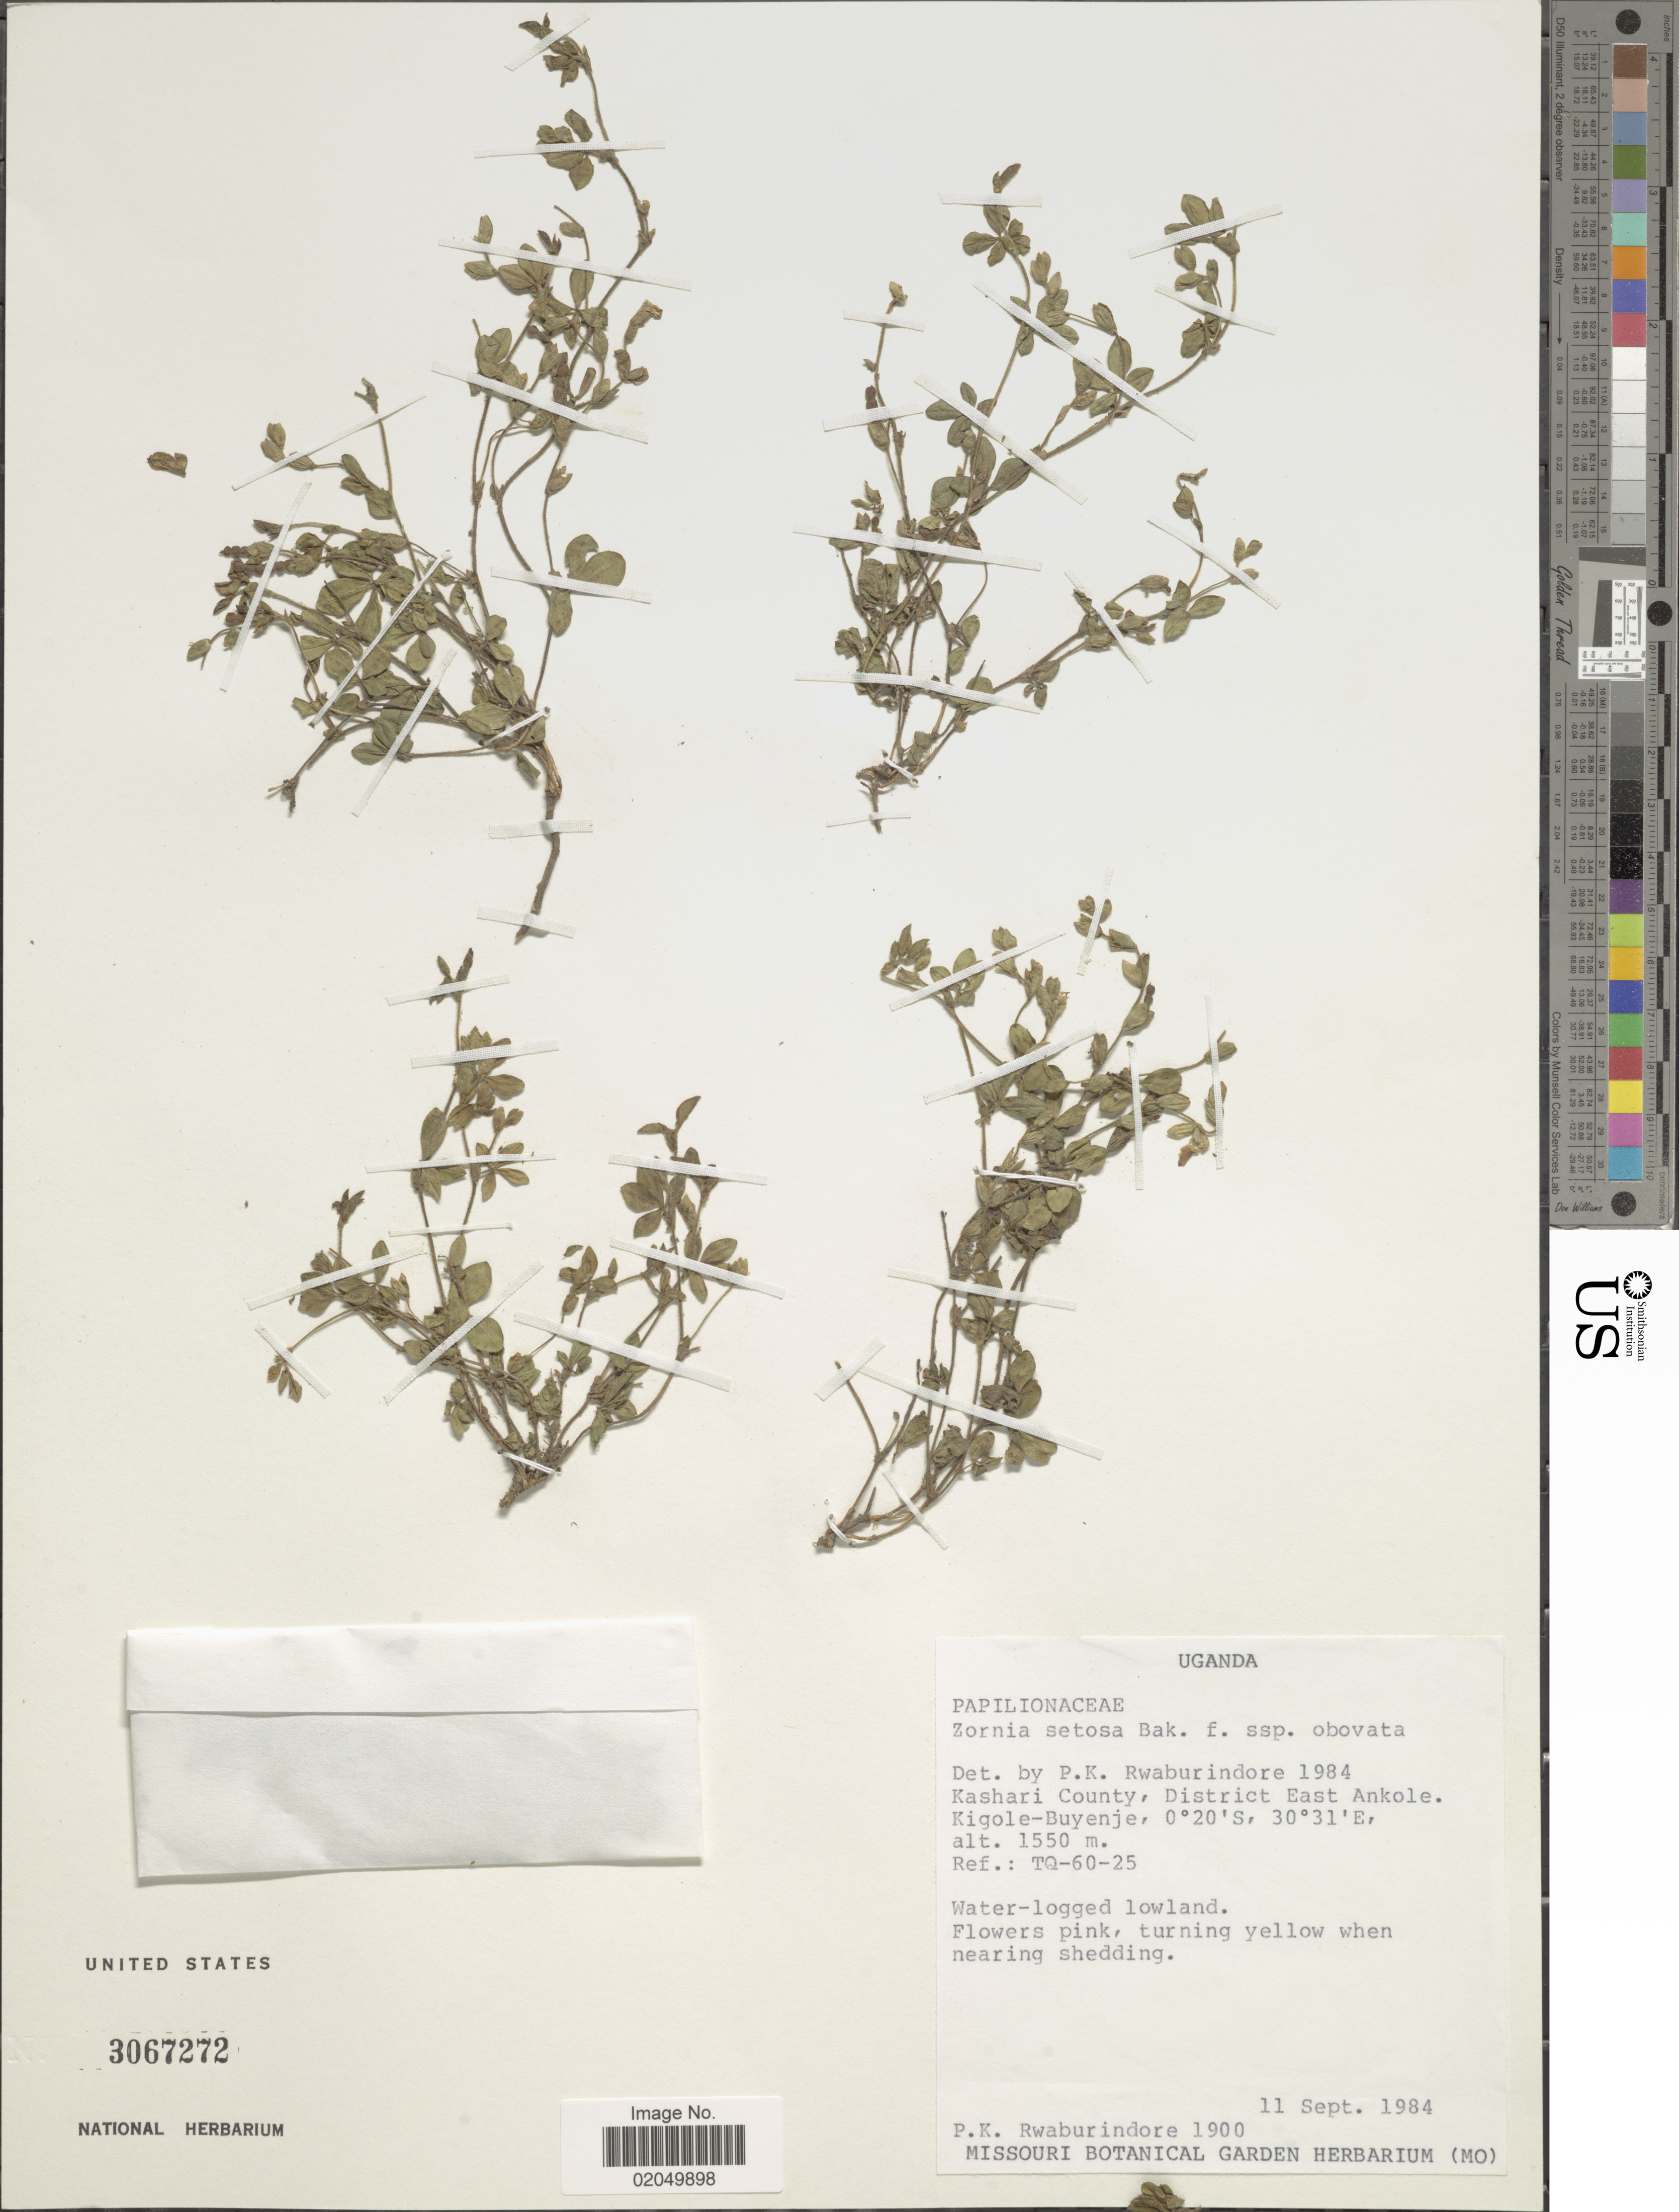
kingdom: Plantae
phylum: Tracheophyta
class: Magnoliopsida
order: Fabales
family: Fabaceae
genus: Zornia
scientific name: Zornia setosa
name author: Baker f.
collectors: P. Rwaburindore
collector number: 1900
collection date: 1984-09-11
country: Uganda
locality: Kashari County, District East Ankole, Kigole-Buyenje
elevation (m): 1550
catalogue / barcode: US 3067272